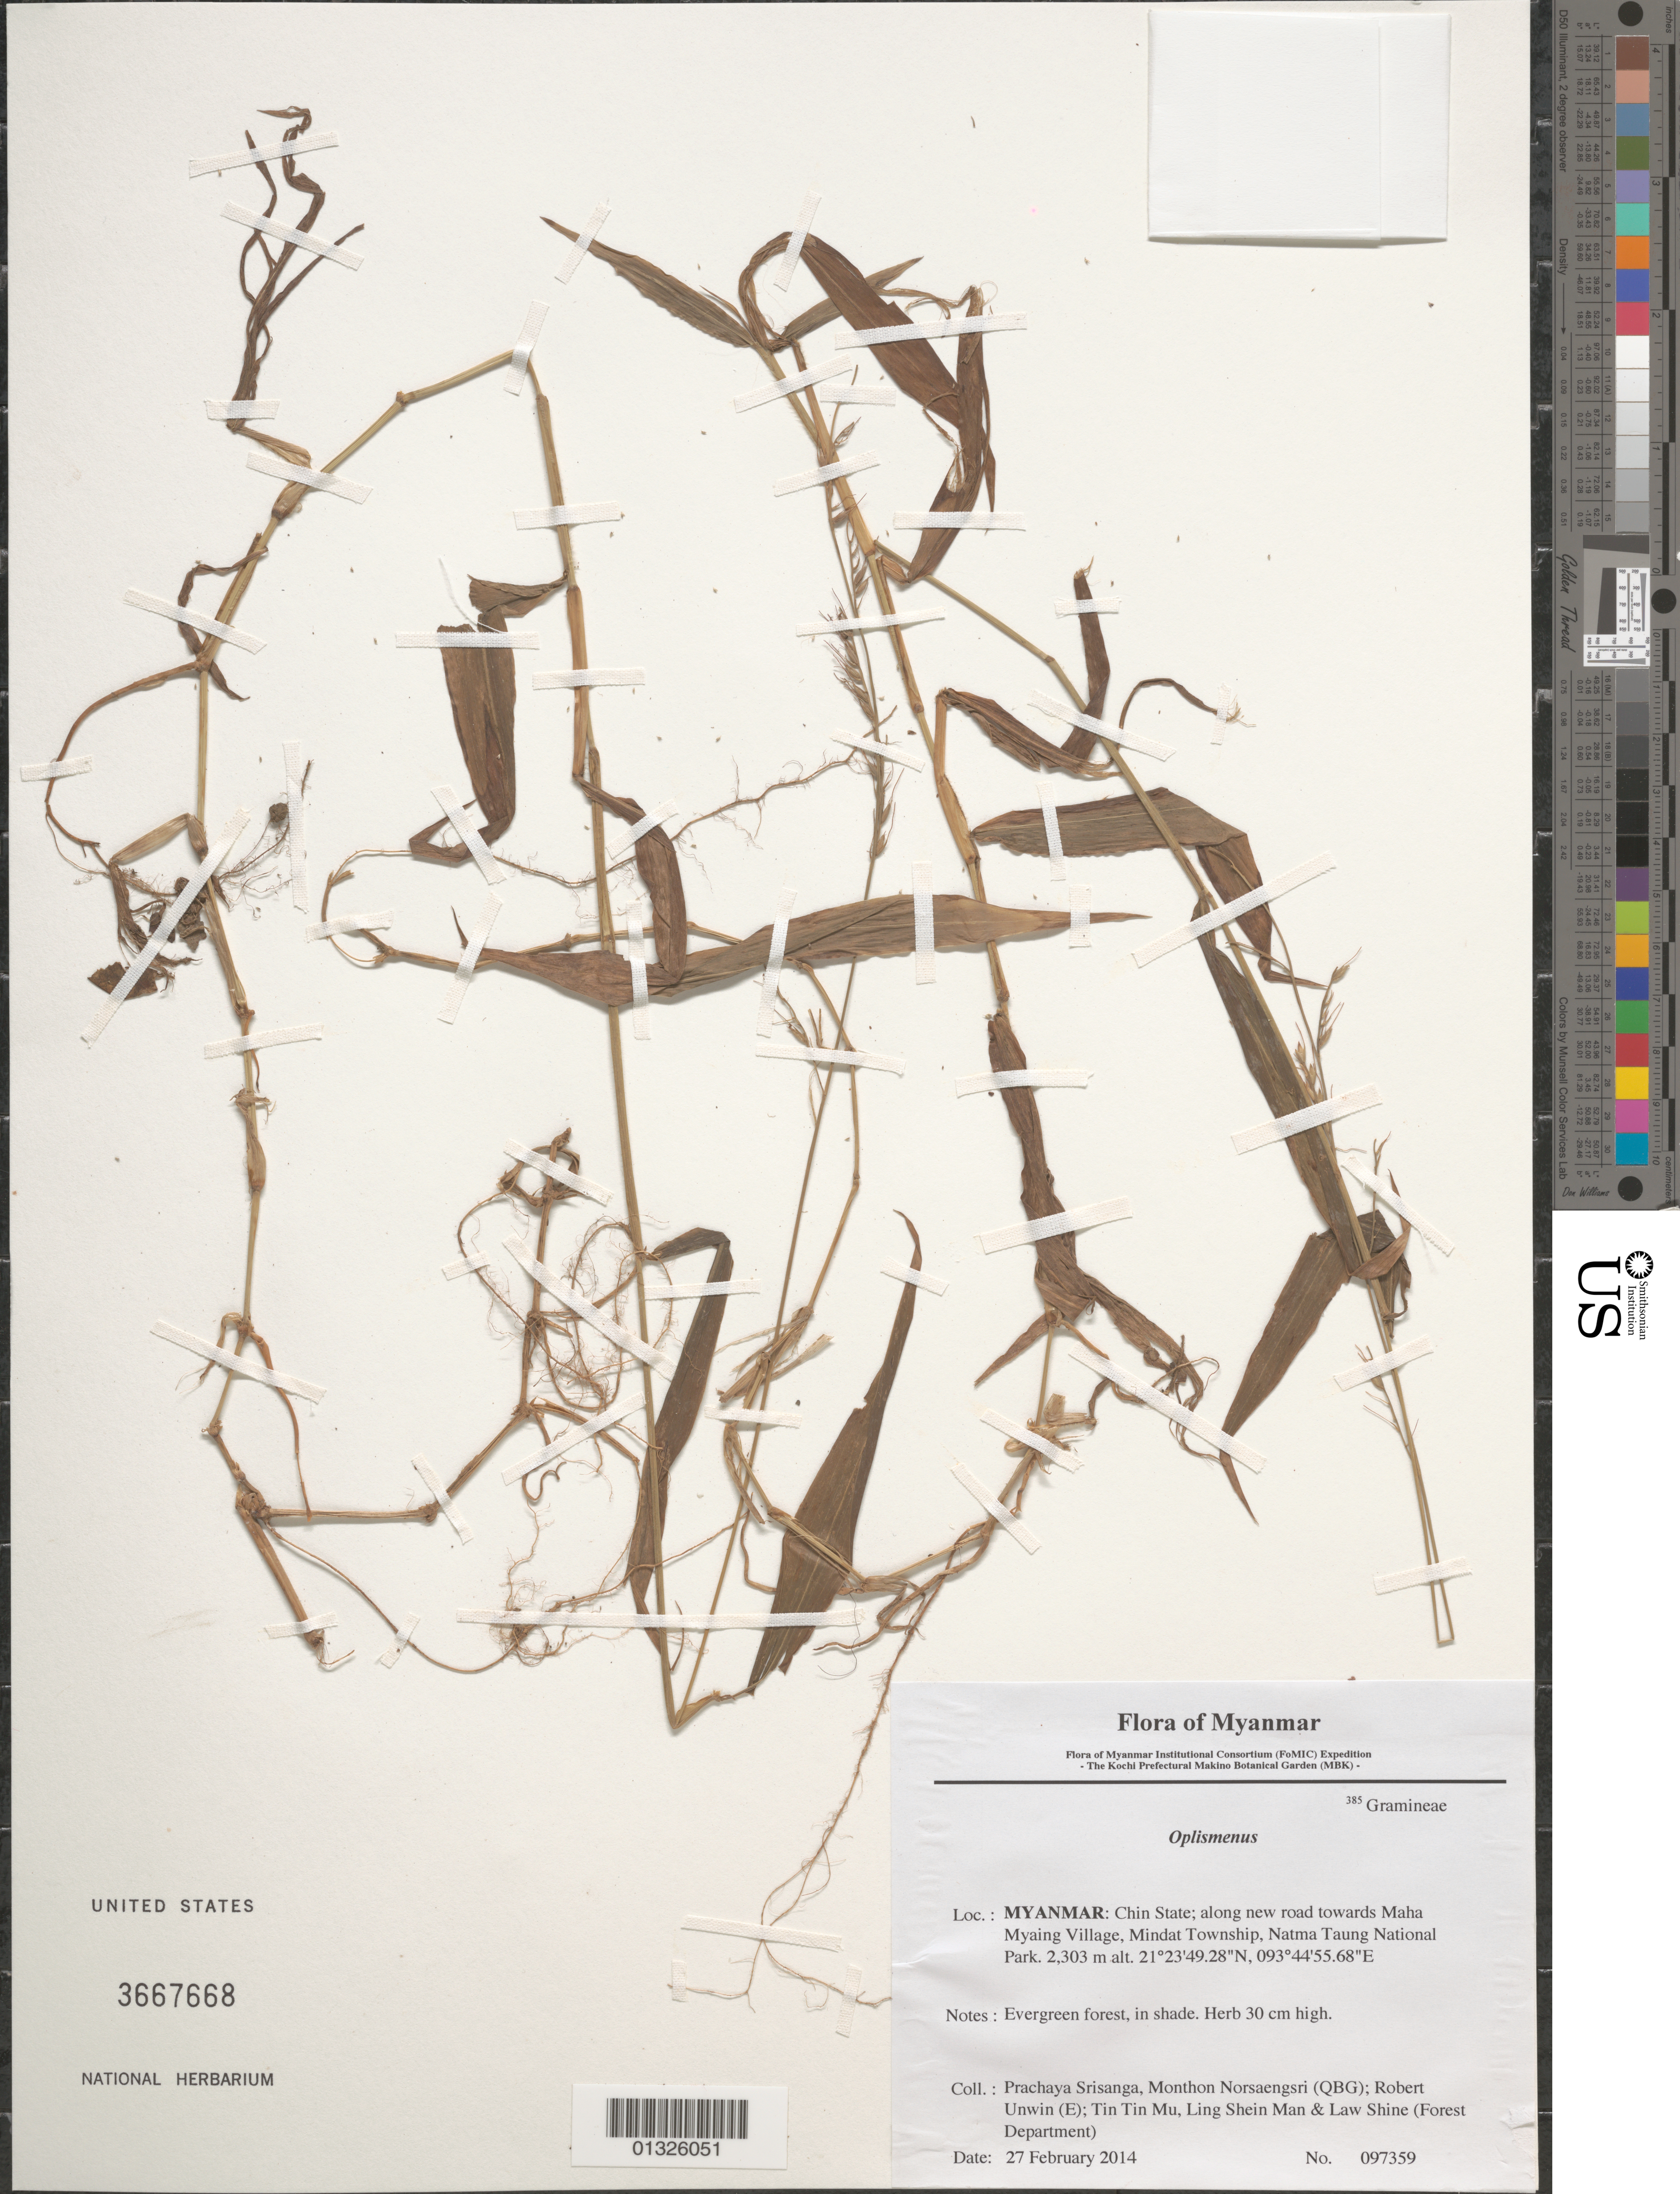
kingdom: Plantae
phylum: Tracheophyta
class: Liliopsida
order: Poales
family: Poaceae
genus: Oplismenus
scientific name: Oplismenus sp.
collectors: P. Srisanga, M. Norsaengsri, R. Unwin, Tin Tin Mu, Ling Shein Man & L. Shine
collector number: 97359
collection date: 2014-02-27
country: Myanmar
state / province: Chin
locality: Along new road towards Maha Myaing Village, Mindat Township, Natma Taung National Park.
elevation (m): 2303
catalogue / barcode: US 3667668